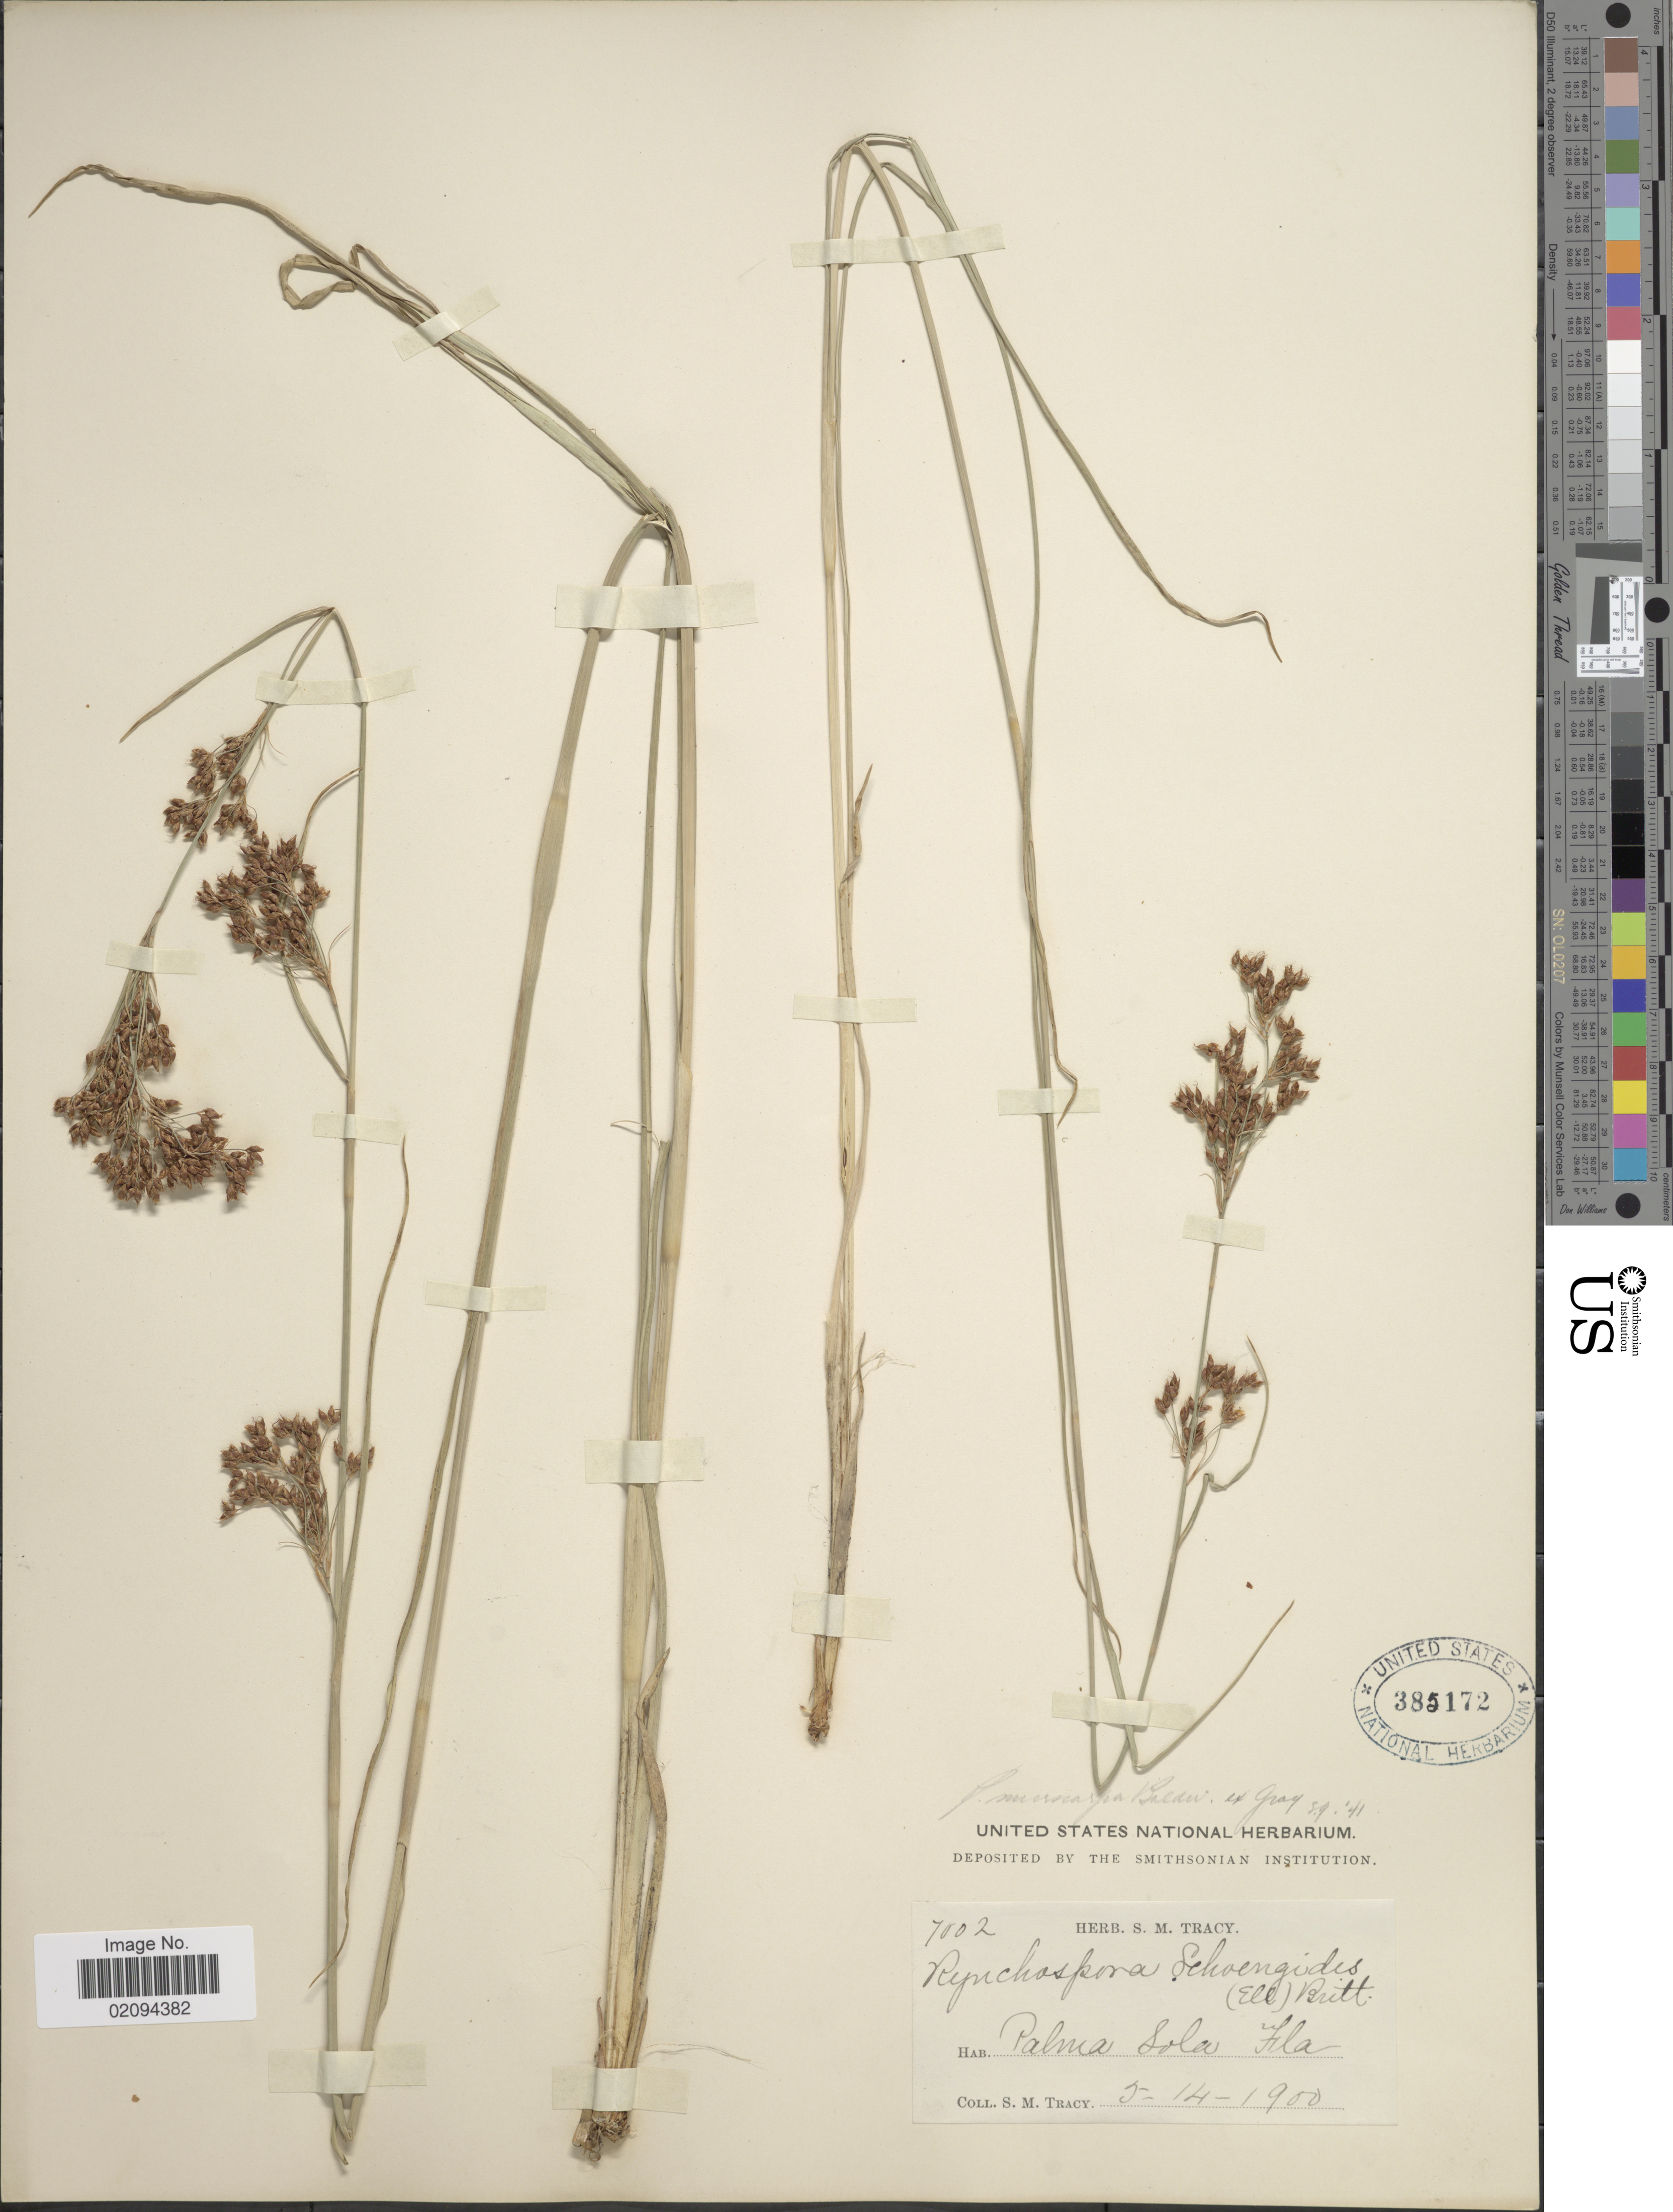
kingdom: Plantae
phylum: Tracheophyta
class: Liliopsida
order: Poales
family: Cyperaceae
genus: Rhynchospora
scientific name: Rhynchospora microcarpa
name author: Baldwin ex A. Gray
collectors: S. M. Tracy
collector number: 7002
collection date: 1900-05-14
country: United States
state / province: Florida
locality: Palma Sola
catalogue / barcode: US 385172